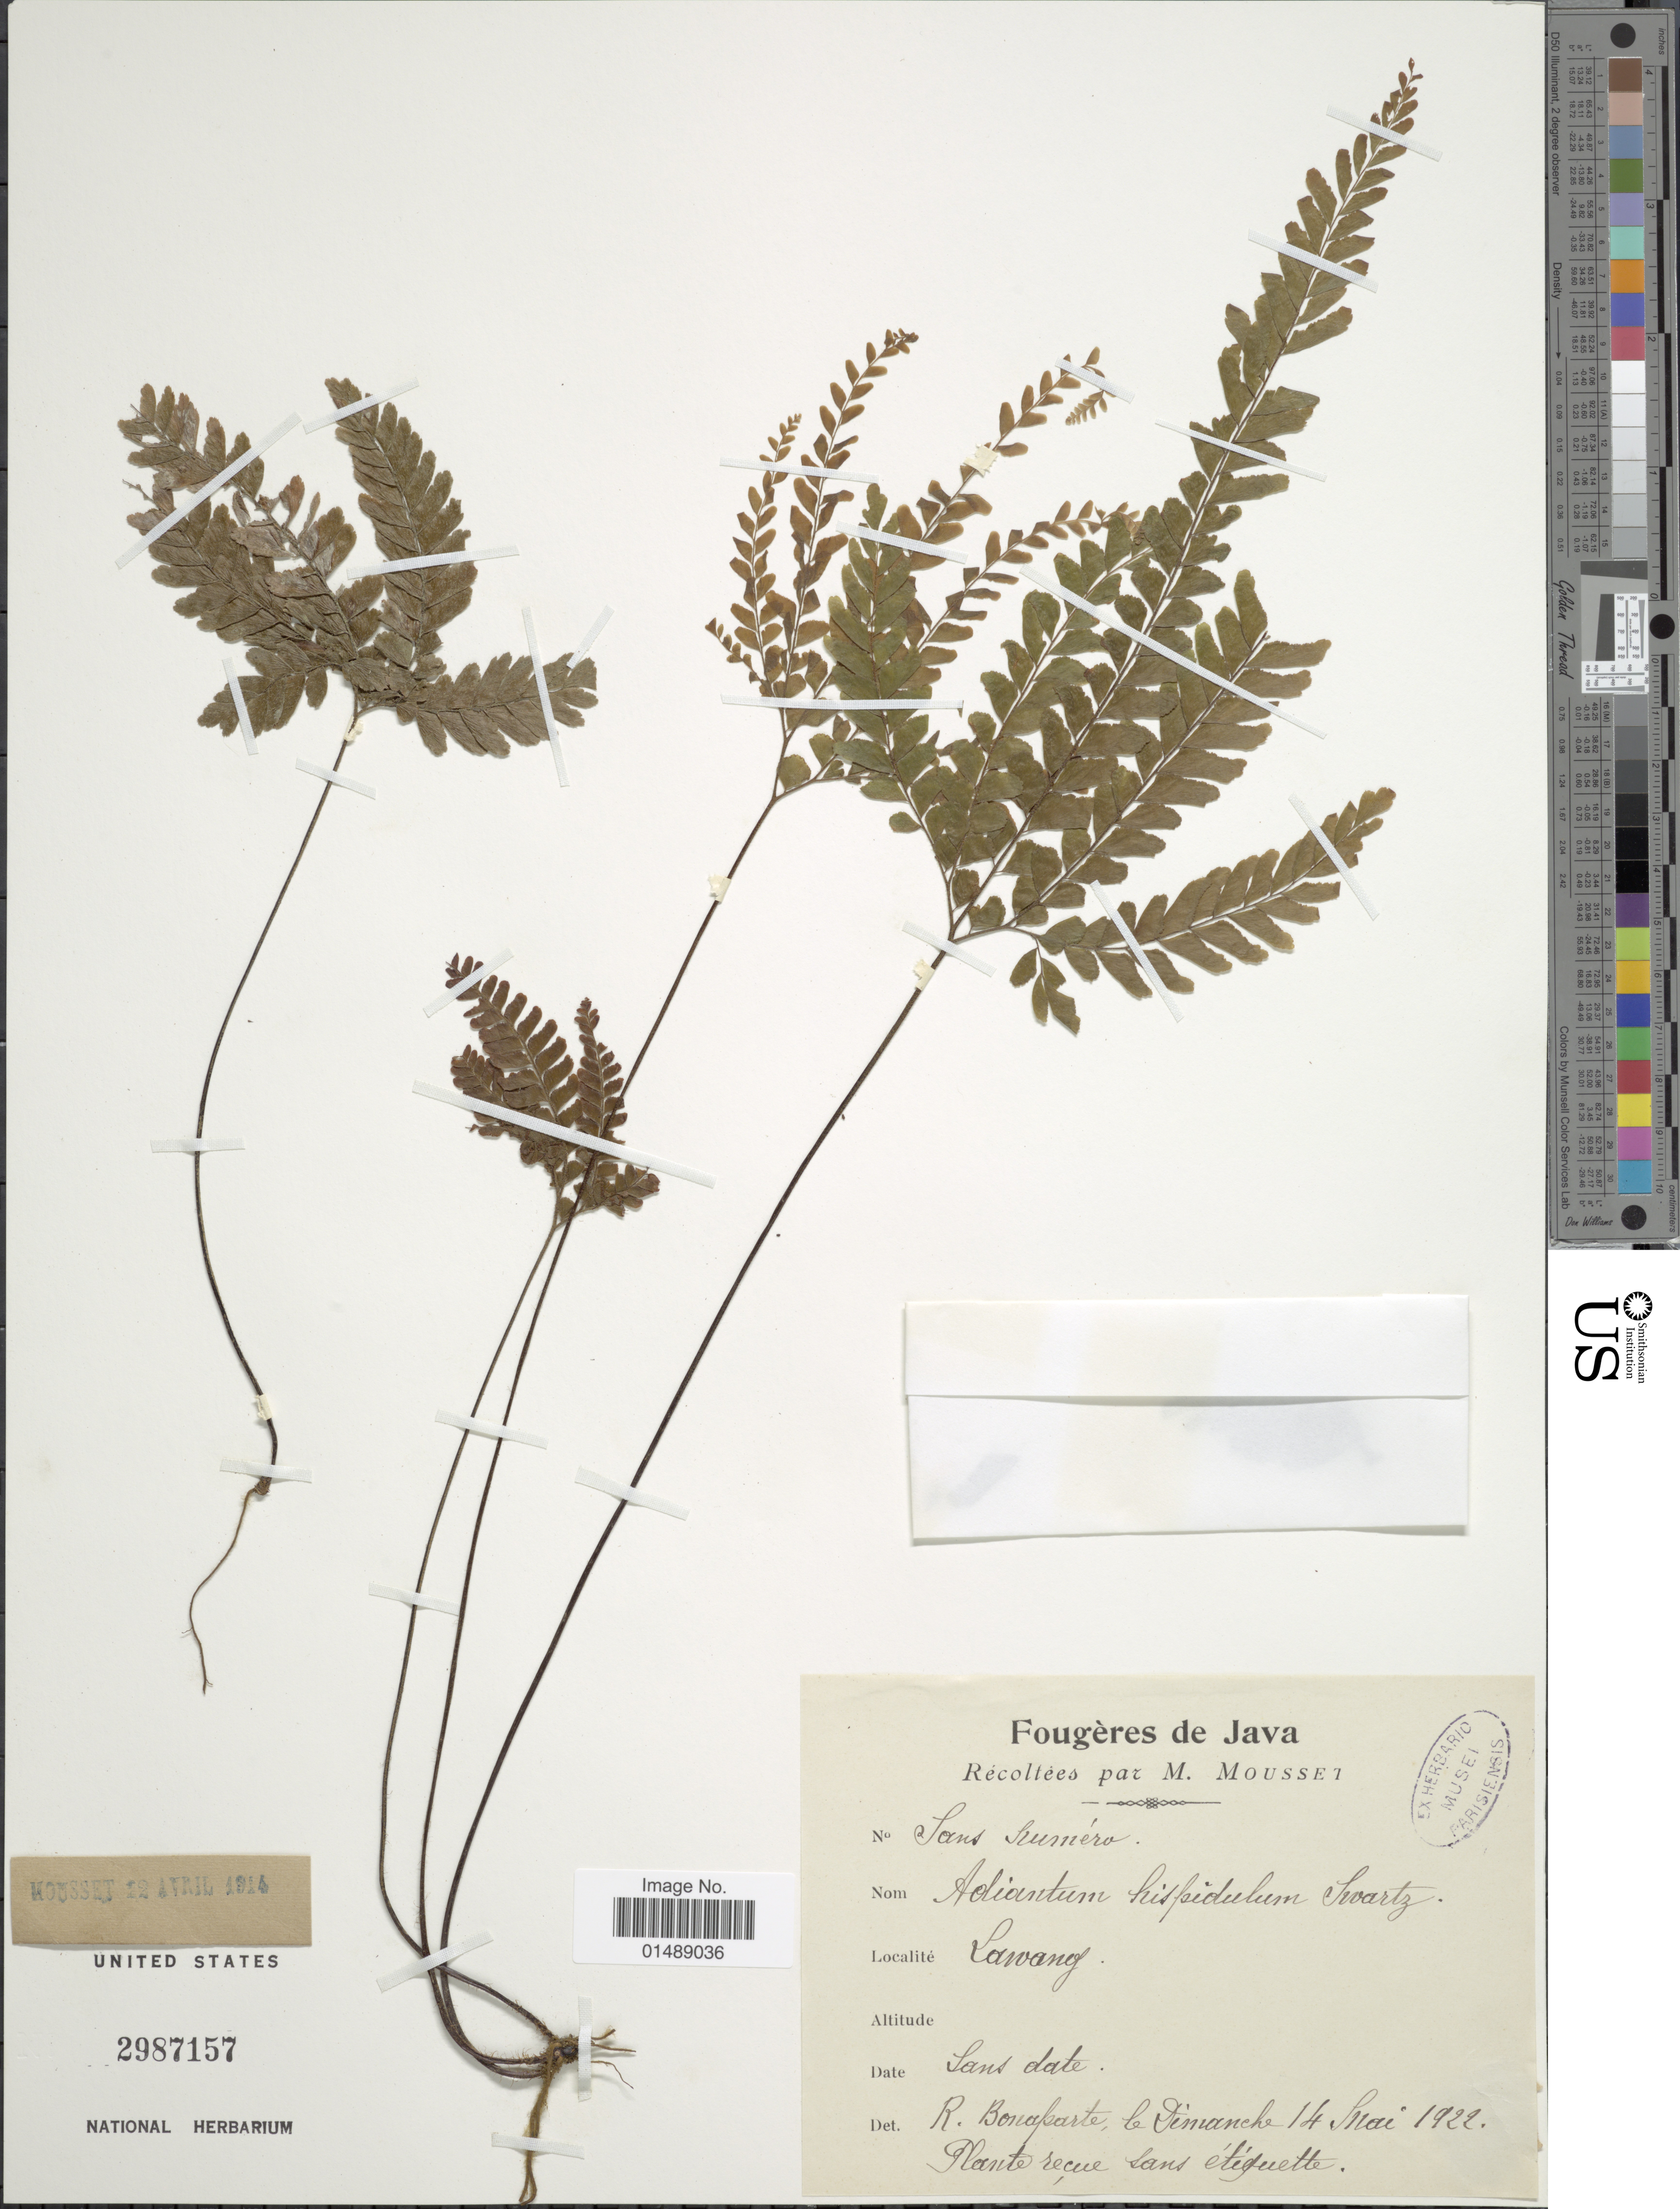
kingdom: Plantae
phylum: Tracheophyta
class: Polypodiopsida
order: Polypodiales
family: Pteridaceae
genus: Adiantum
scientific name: Adiantum hispidulum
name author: Sw.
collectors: R. N. Bonaparte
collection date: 1922-05-14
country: Indonesia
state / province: Java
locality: Lawang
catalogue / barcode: US 2987157